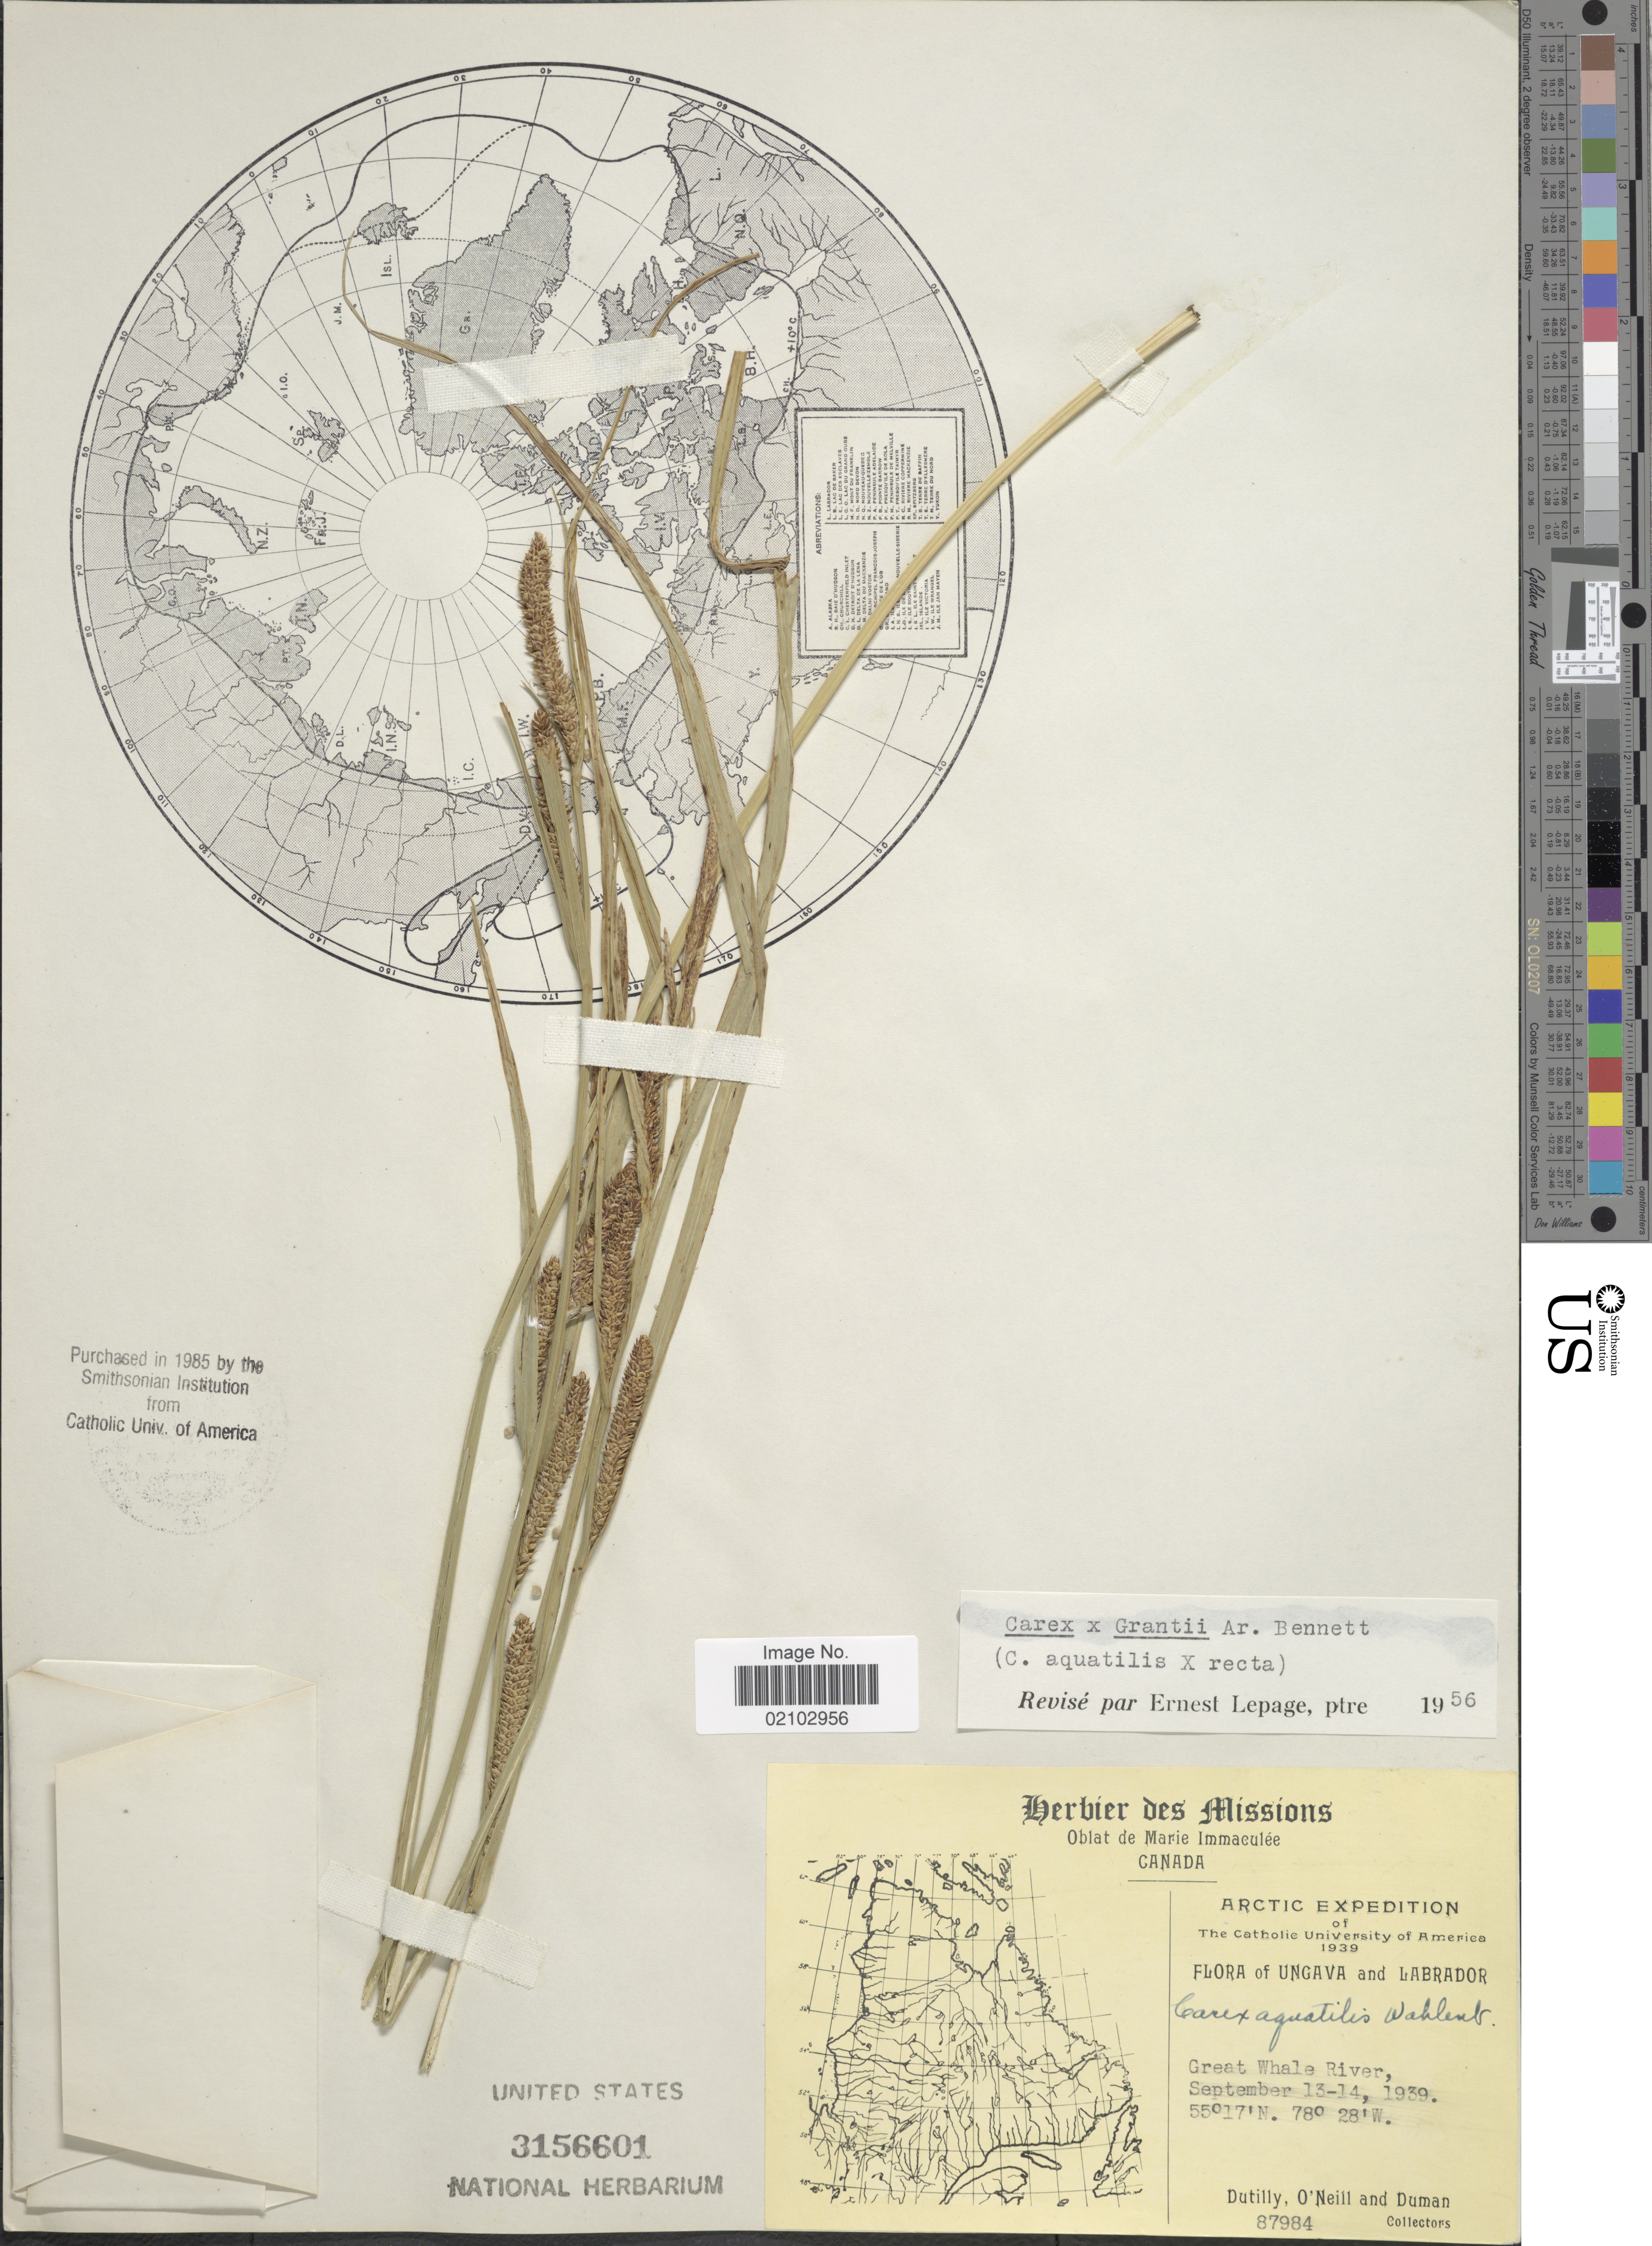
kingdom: Plantae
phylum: Tracheophyta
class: Liliopsida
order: Poales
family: Cyperaceae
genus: Carex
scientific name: Carex aquatilis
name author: Wahlenb.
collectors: -. Dutilly, -. O'Neill & -. Duman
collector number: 87984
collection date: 1939-09-13/1939-09-14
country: Canada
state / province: Newfoundland and Labrador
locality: Arctic, Ungava and Labrador, Great Whale River.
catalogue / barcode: US 3156601